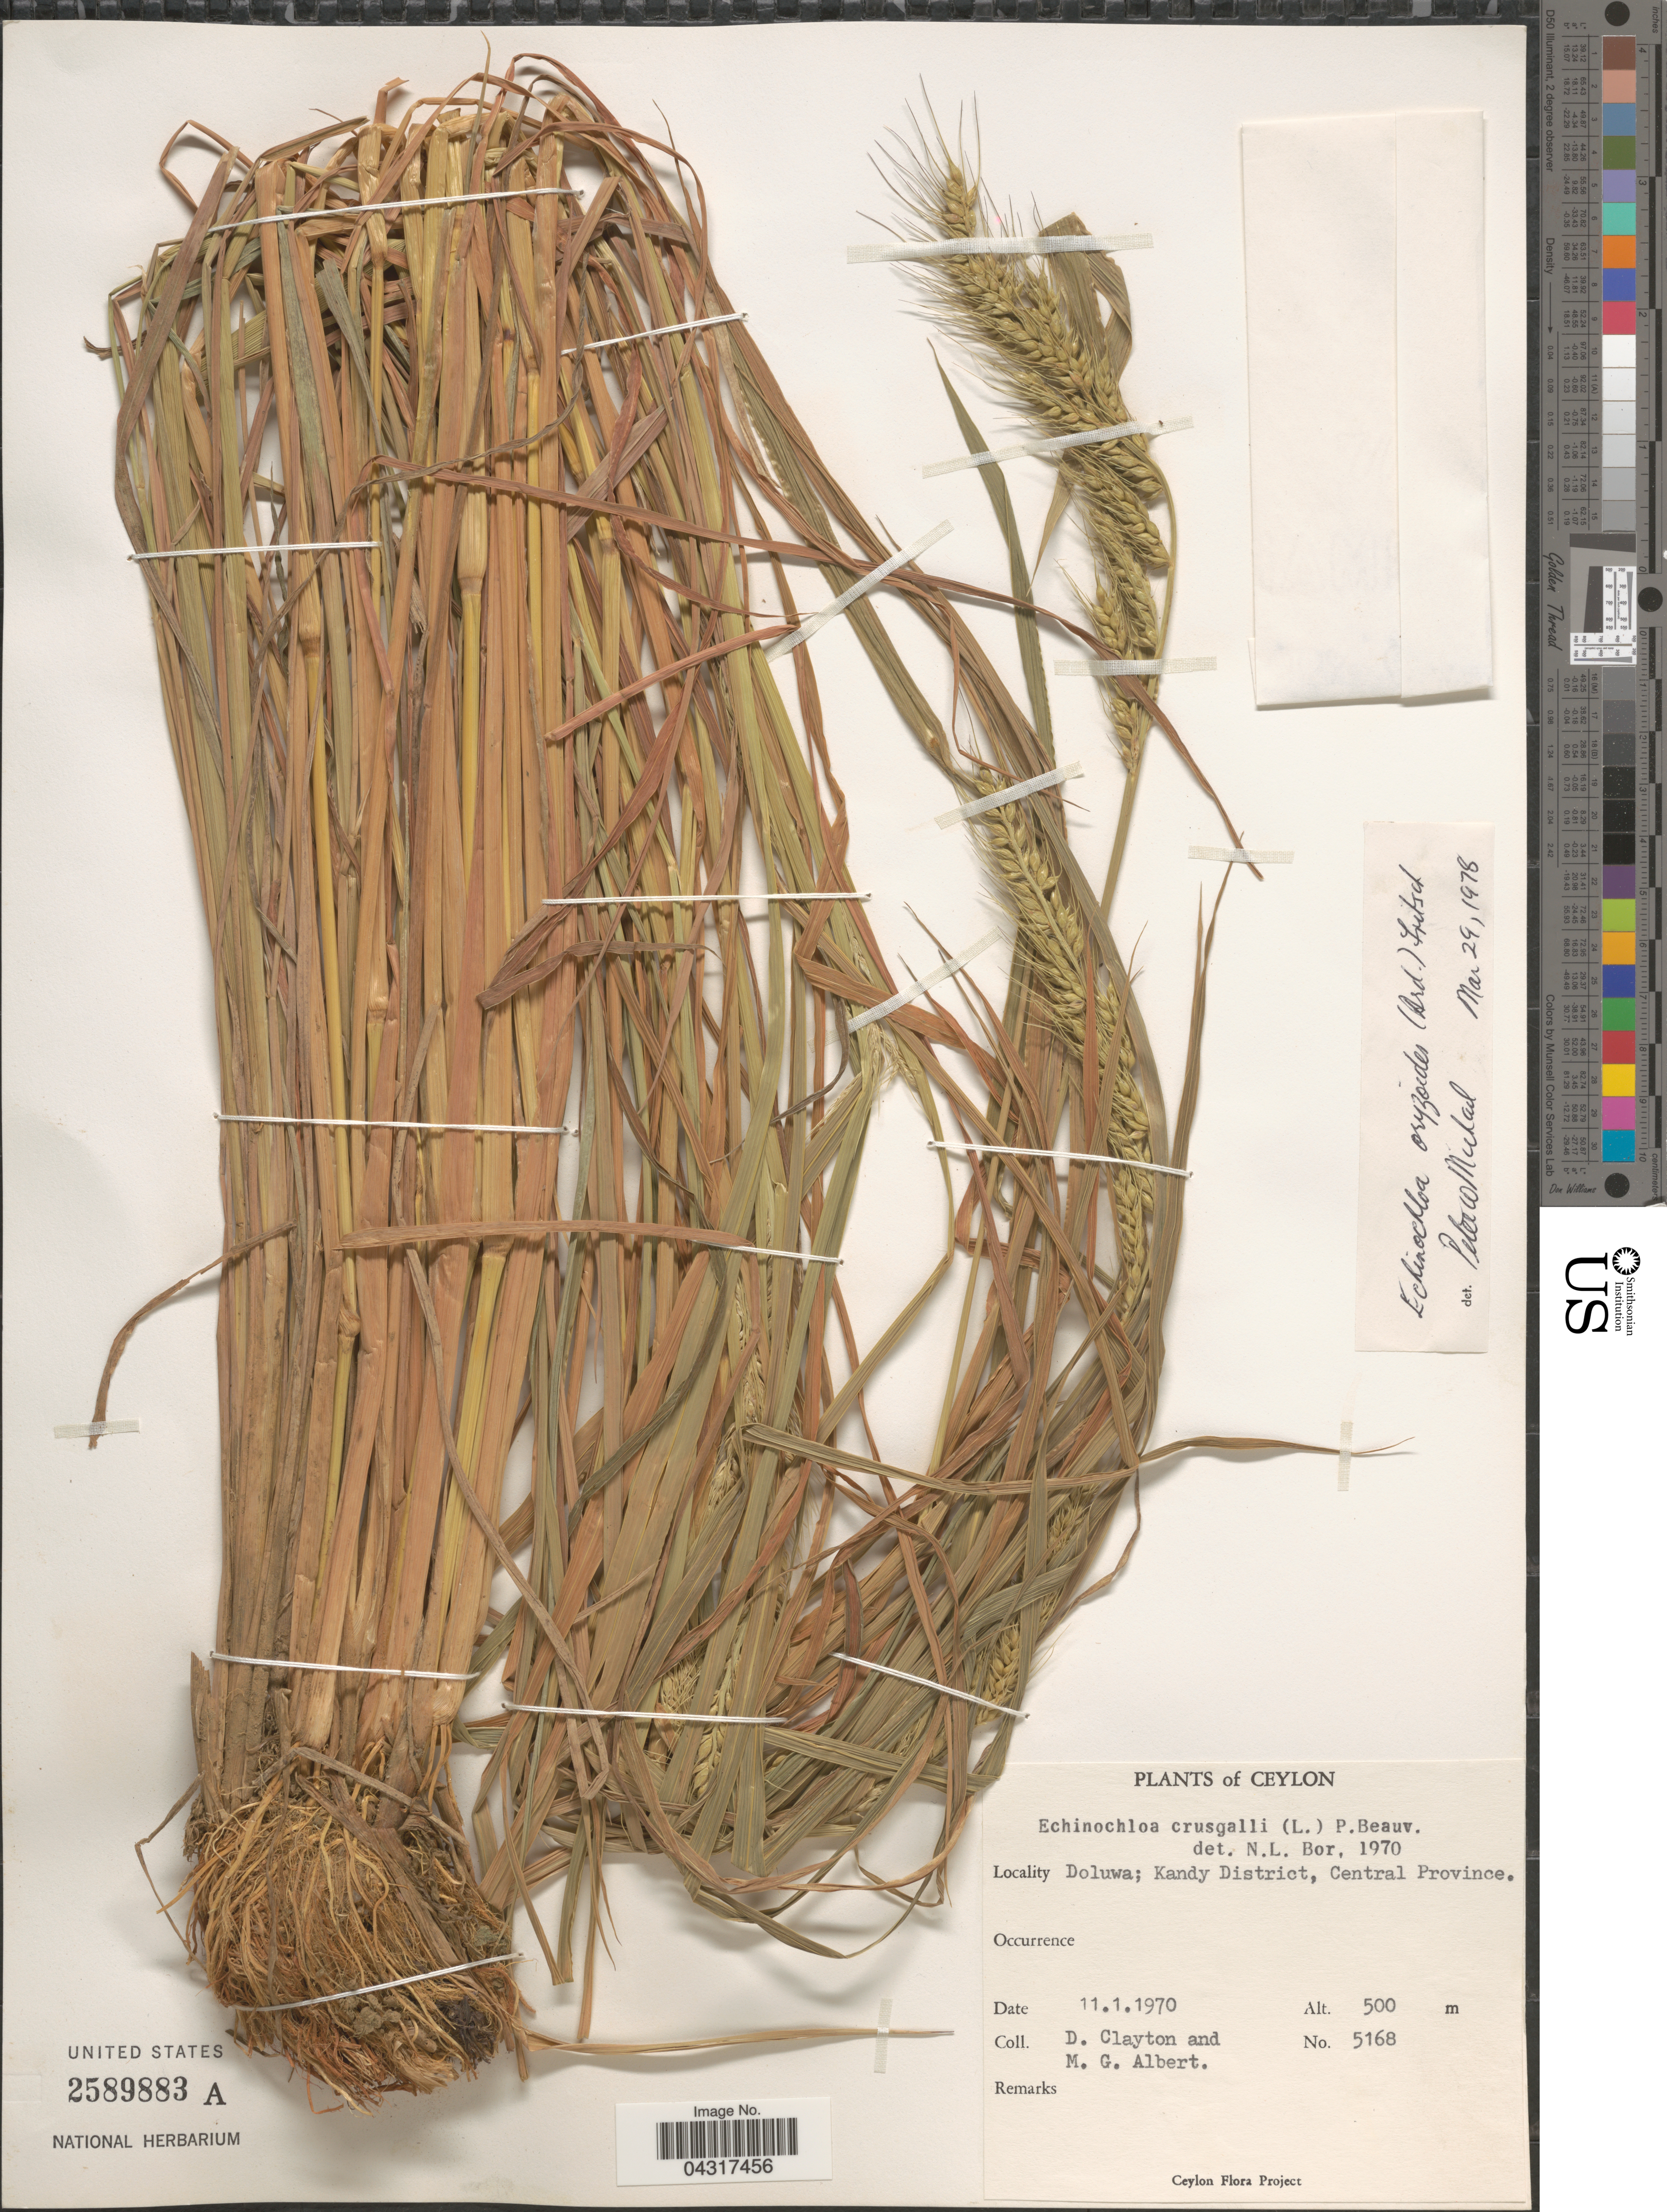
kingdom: Plantae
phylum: Tracheophyta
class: Liliopsida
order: Poales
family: Poaceae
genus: Echinochloa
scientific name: Echinochloa oryzoides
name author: (Ard.) Fritsch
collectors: D. Clayton & M. G. Albert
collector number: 5168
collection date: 1970-01-11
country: Sri Lanka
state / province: Central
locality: Ceylon. Doluwa; Kandy District.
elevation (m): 500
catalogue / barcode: US 2589883A